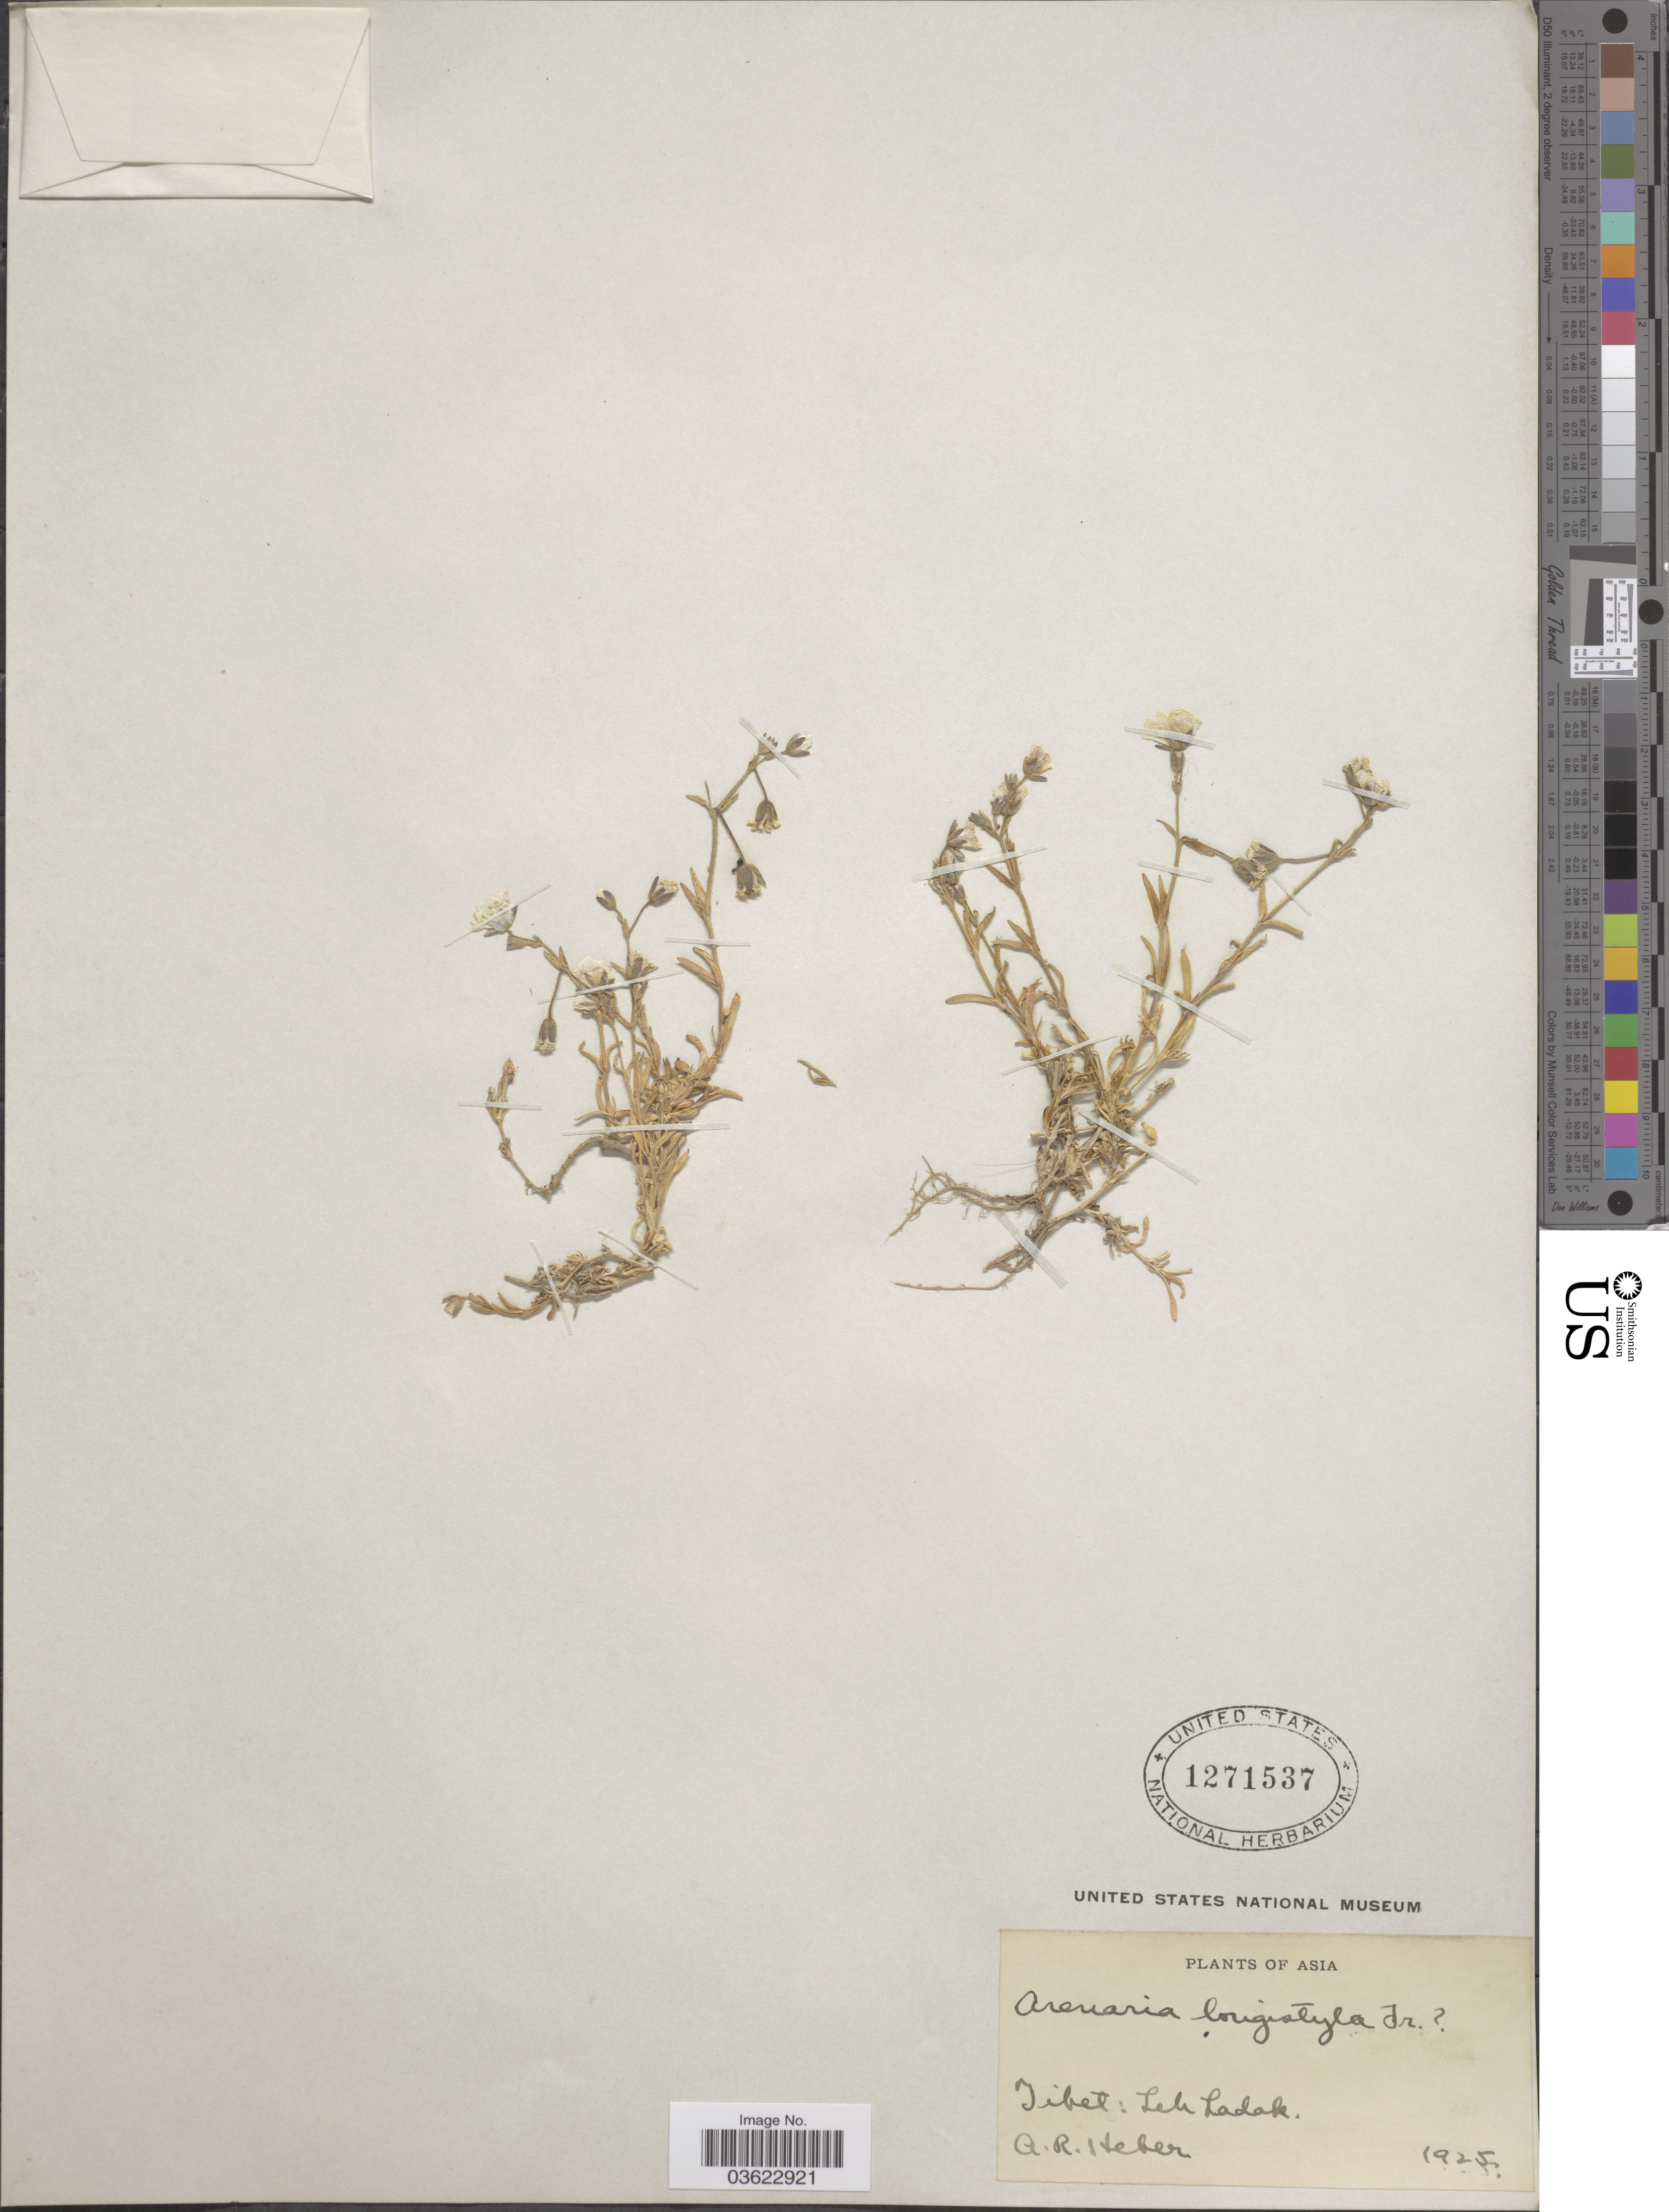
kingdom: Plantae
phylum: Tracheophyta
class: Magnoliopsida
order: Caryophyllales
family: Caryophyllaceae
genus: Odontostemma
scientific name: Odontostemma longistylum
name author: (Franch.) Rabeler & W.L. Wagner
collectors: A. Heber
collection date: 1925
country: India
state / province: Ladakh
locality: Tibet: Leh Ladak.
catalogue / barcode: US 1271537